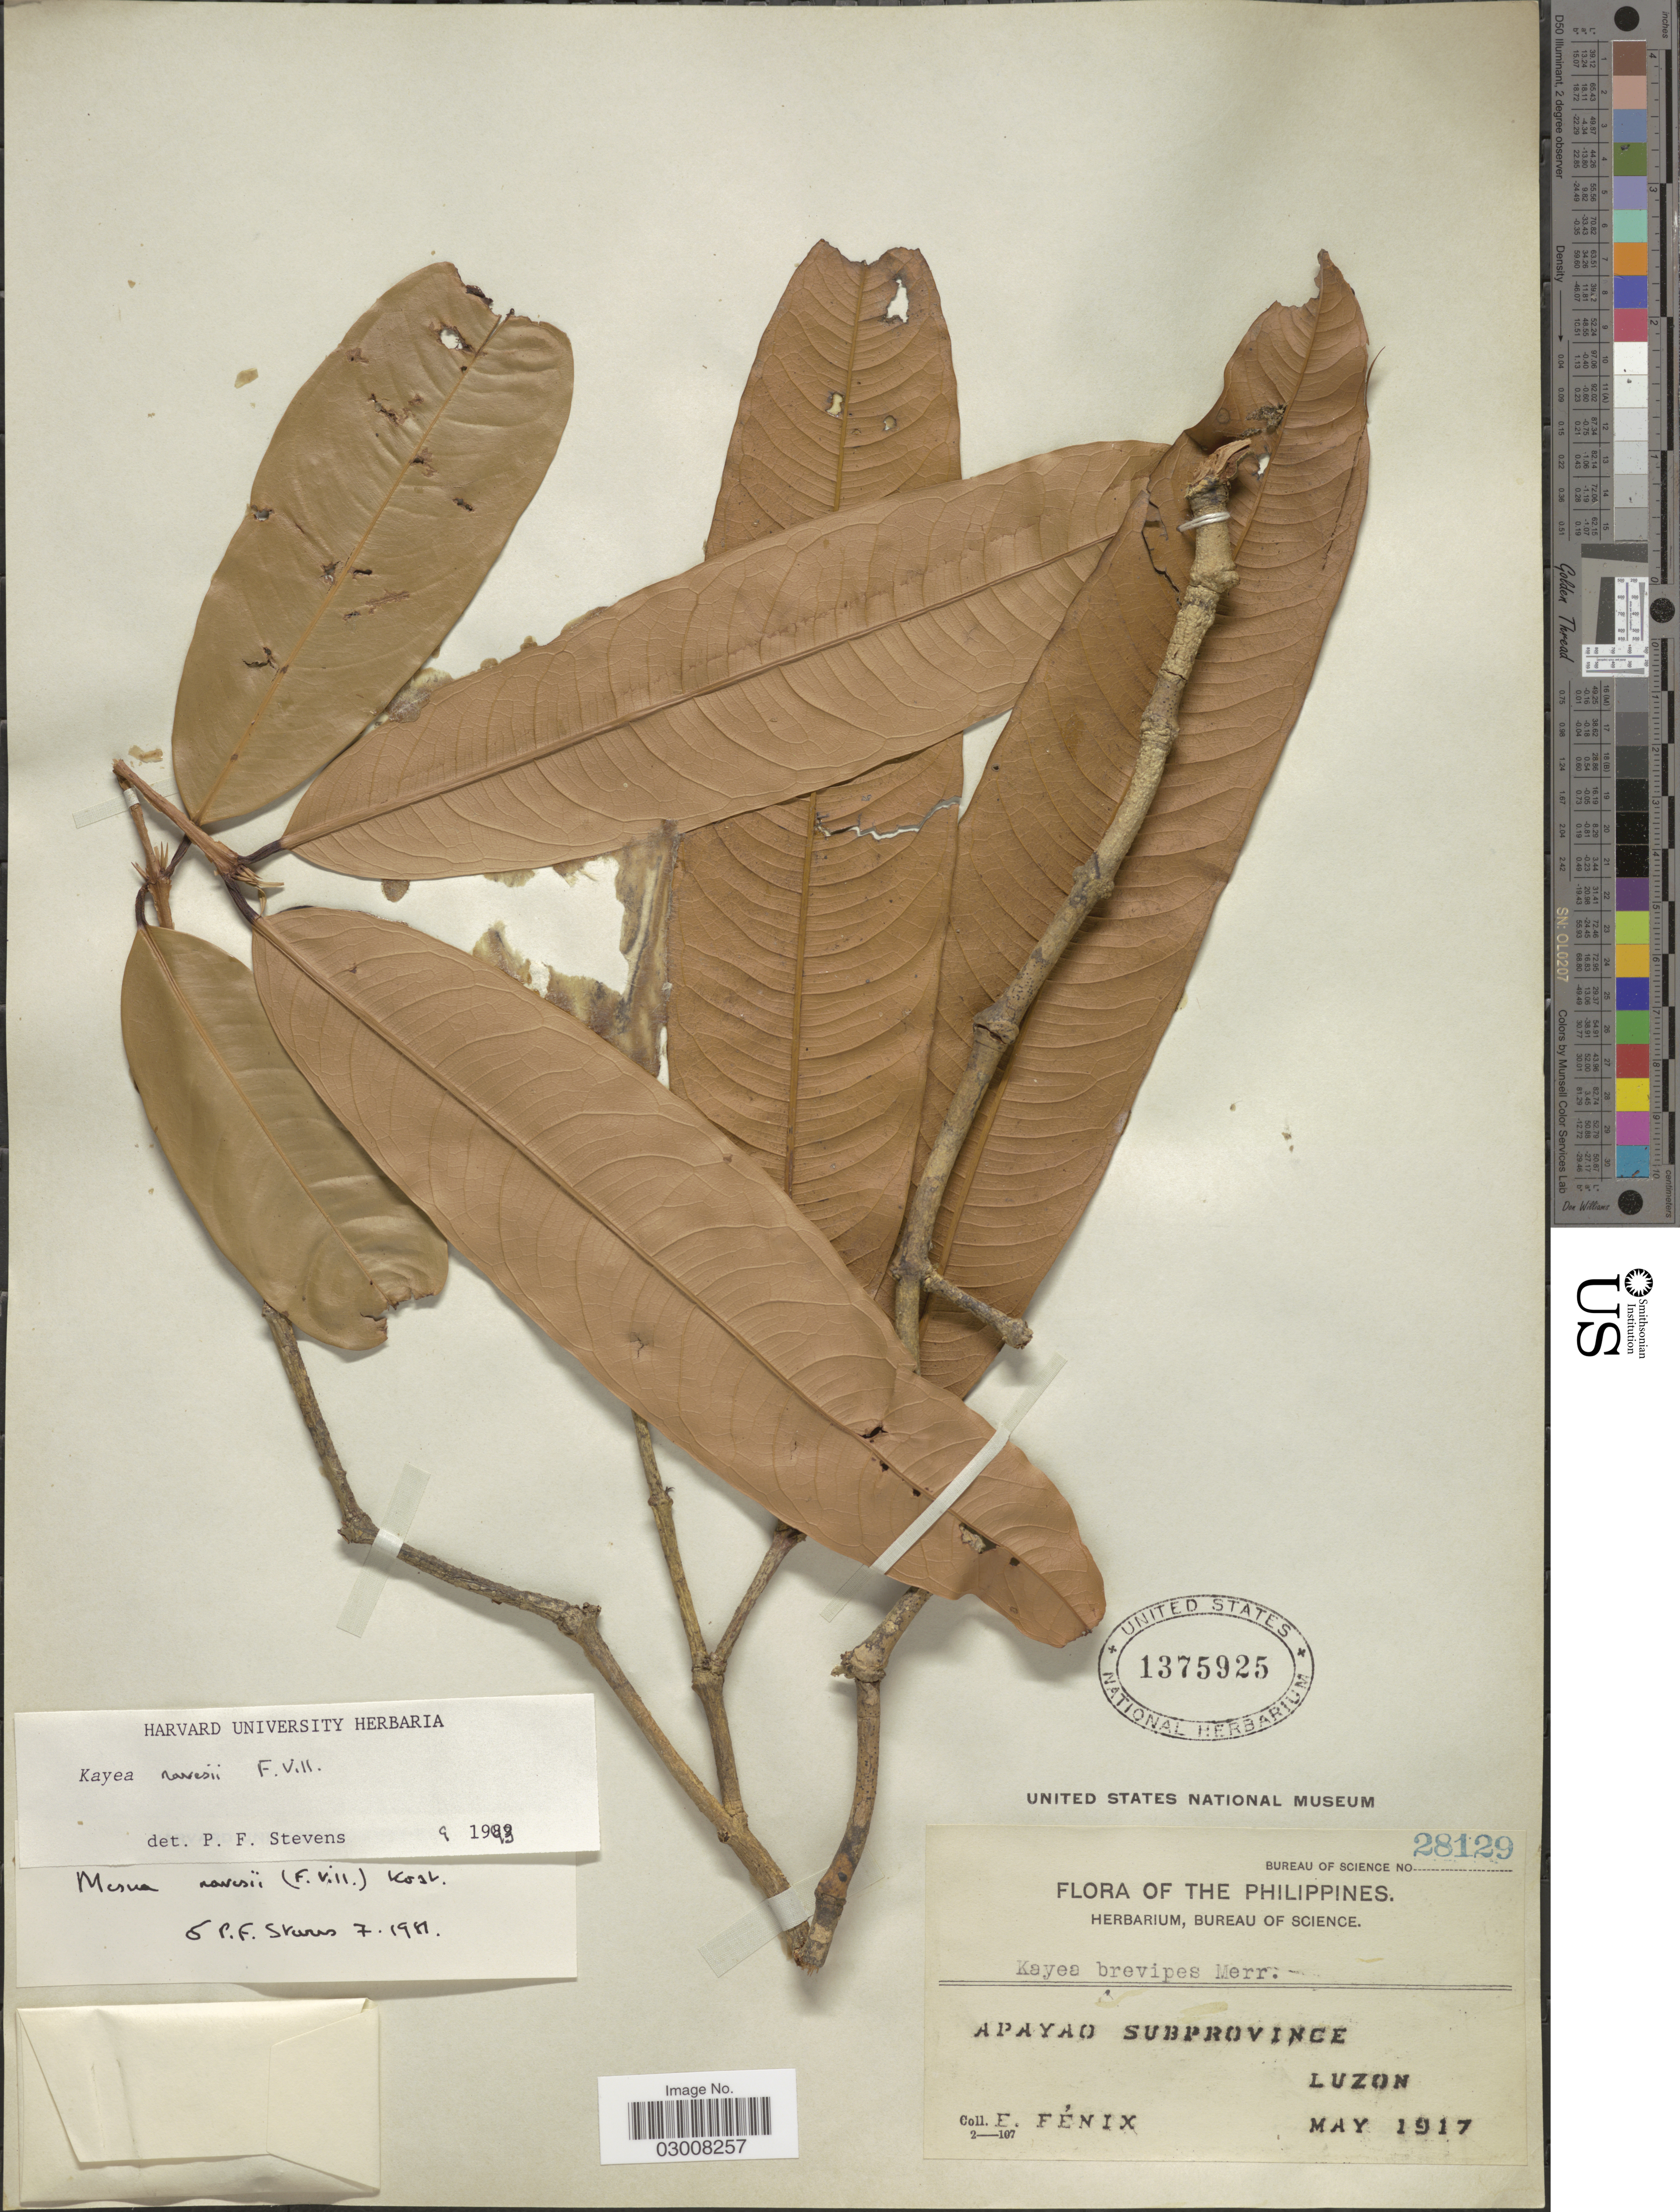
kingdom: Plantae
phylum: Tracheophyta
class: Magnoliopsida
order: Malpighiales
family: Calophyllaceae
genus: Kayea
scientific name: Kayea navesii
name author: Vesque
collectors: E. Fénix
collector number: Bureau of Science 28129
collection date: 1917-05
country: Philippines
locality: Apayao Subprovince, Luzon.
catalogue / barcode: US 1375925